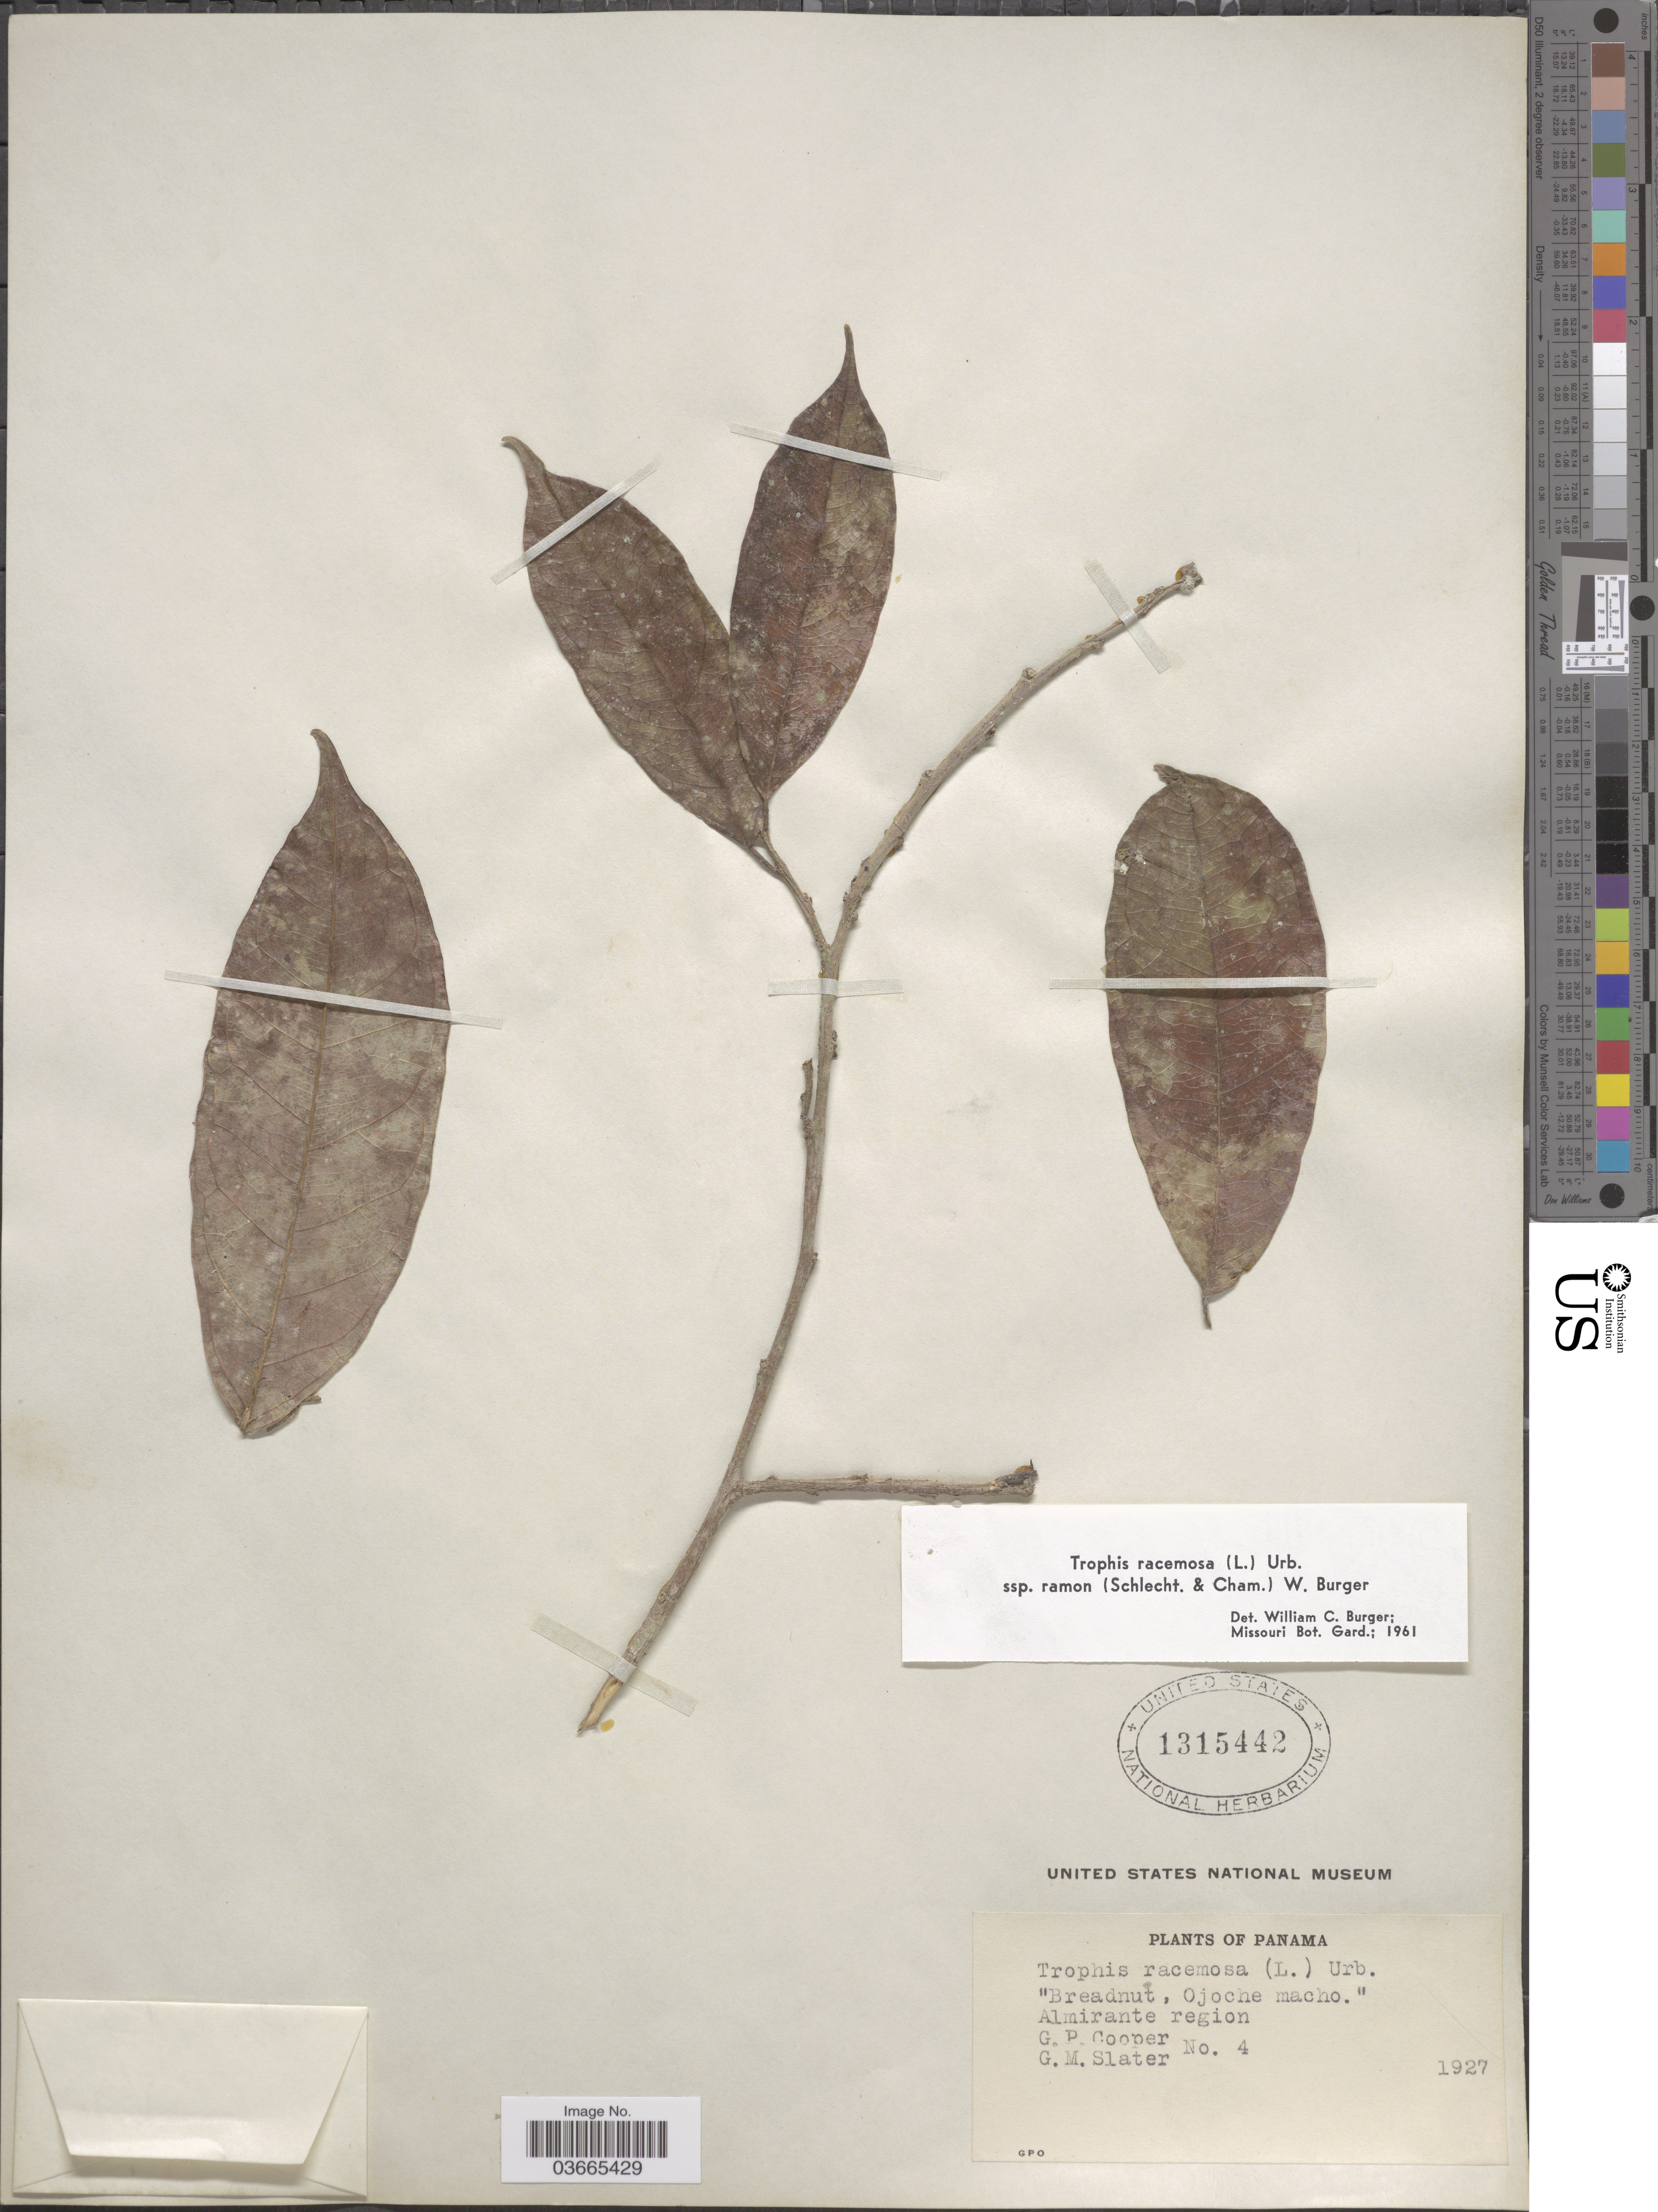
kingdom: Plantae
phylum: Tracheophyta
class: Magnoliopsida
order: Rosales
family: Moraceae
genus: Trophis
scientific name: Trophis racemosa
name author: (L.) Urb.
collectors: G. Cooper & G. Slater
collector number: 4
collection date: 1927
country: Panama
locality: Almirante region.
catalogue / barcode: US 1315442